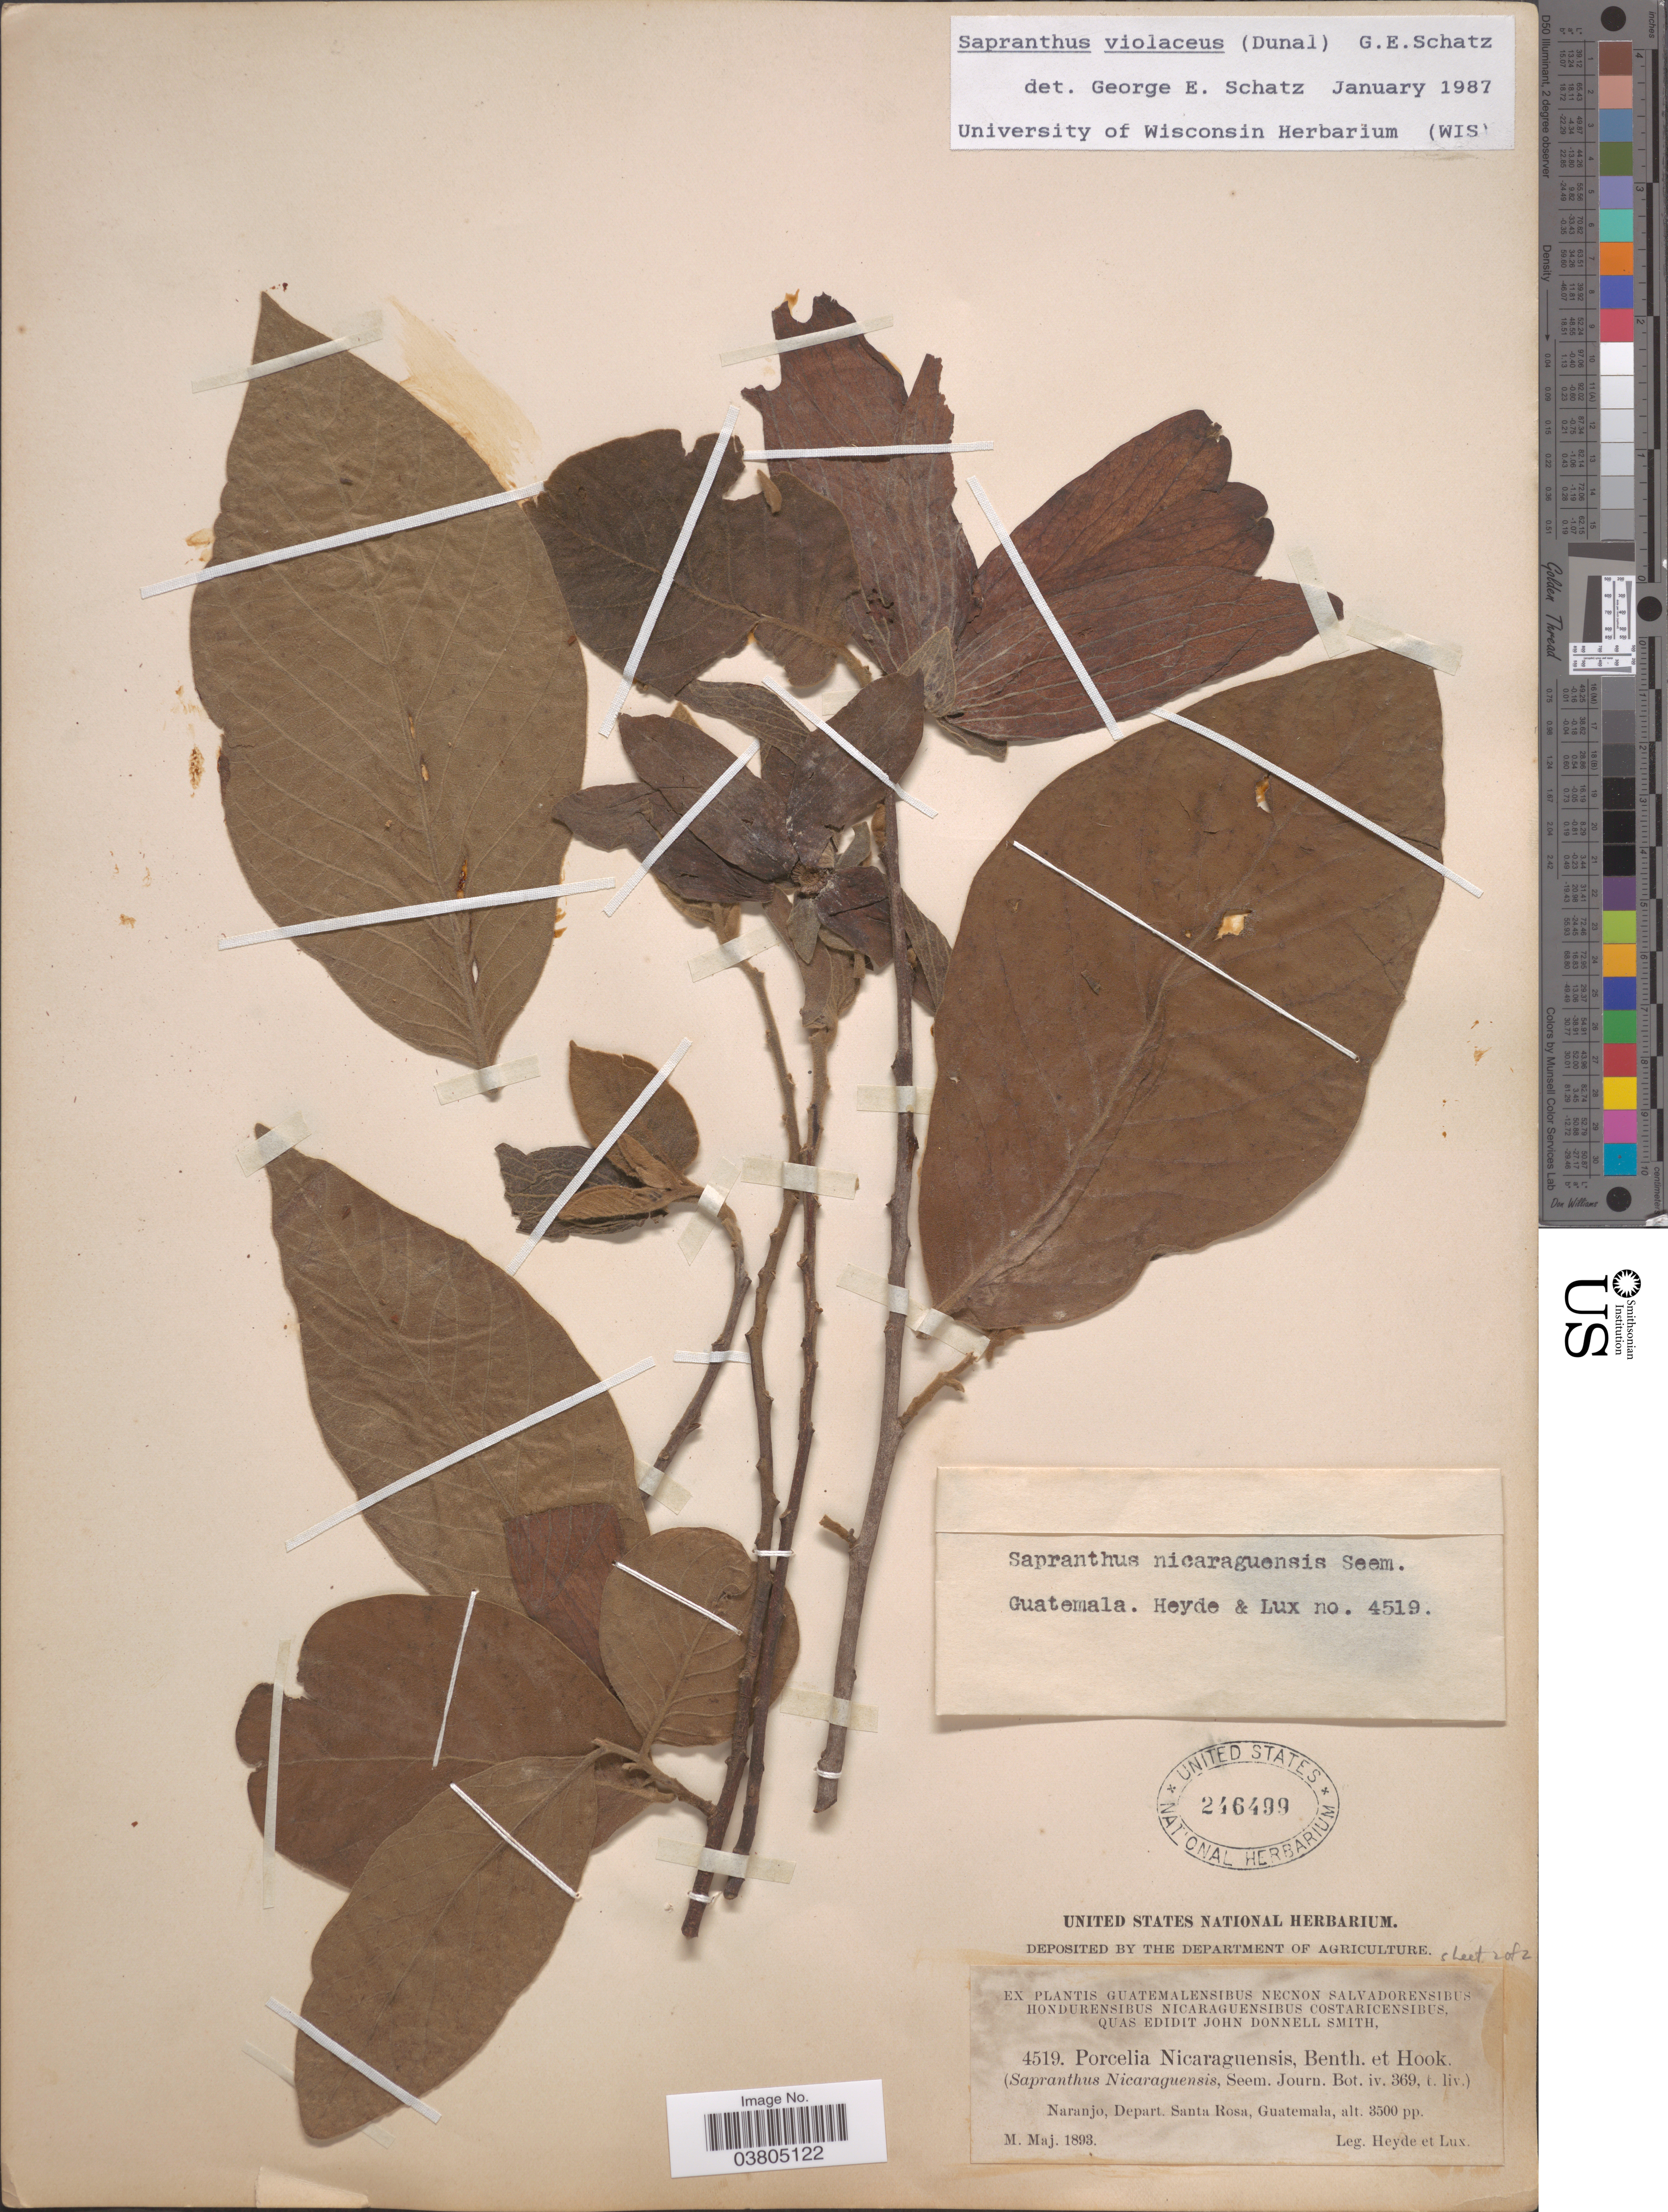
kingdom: Plantae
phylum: Tracheophyta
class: Magnoliopsida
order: Magnoliales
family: Annonaceae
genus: Sapranthus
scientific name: Sapranthus violaceus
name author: (Dunal) Saff.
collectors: Heyde & Lux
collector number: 4519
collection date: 1893-05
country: Guatemala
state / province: Santa Rosa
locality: Naranjo, Depart. Santa Rosa.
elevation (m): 1067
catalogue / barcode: US 246499